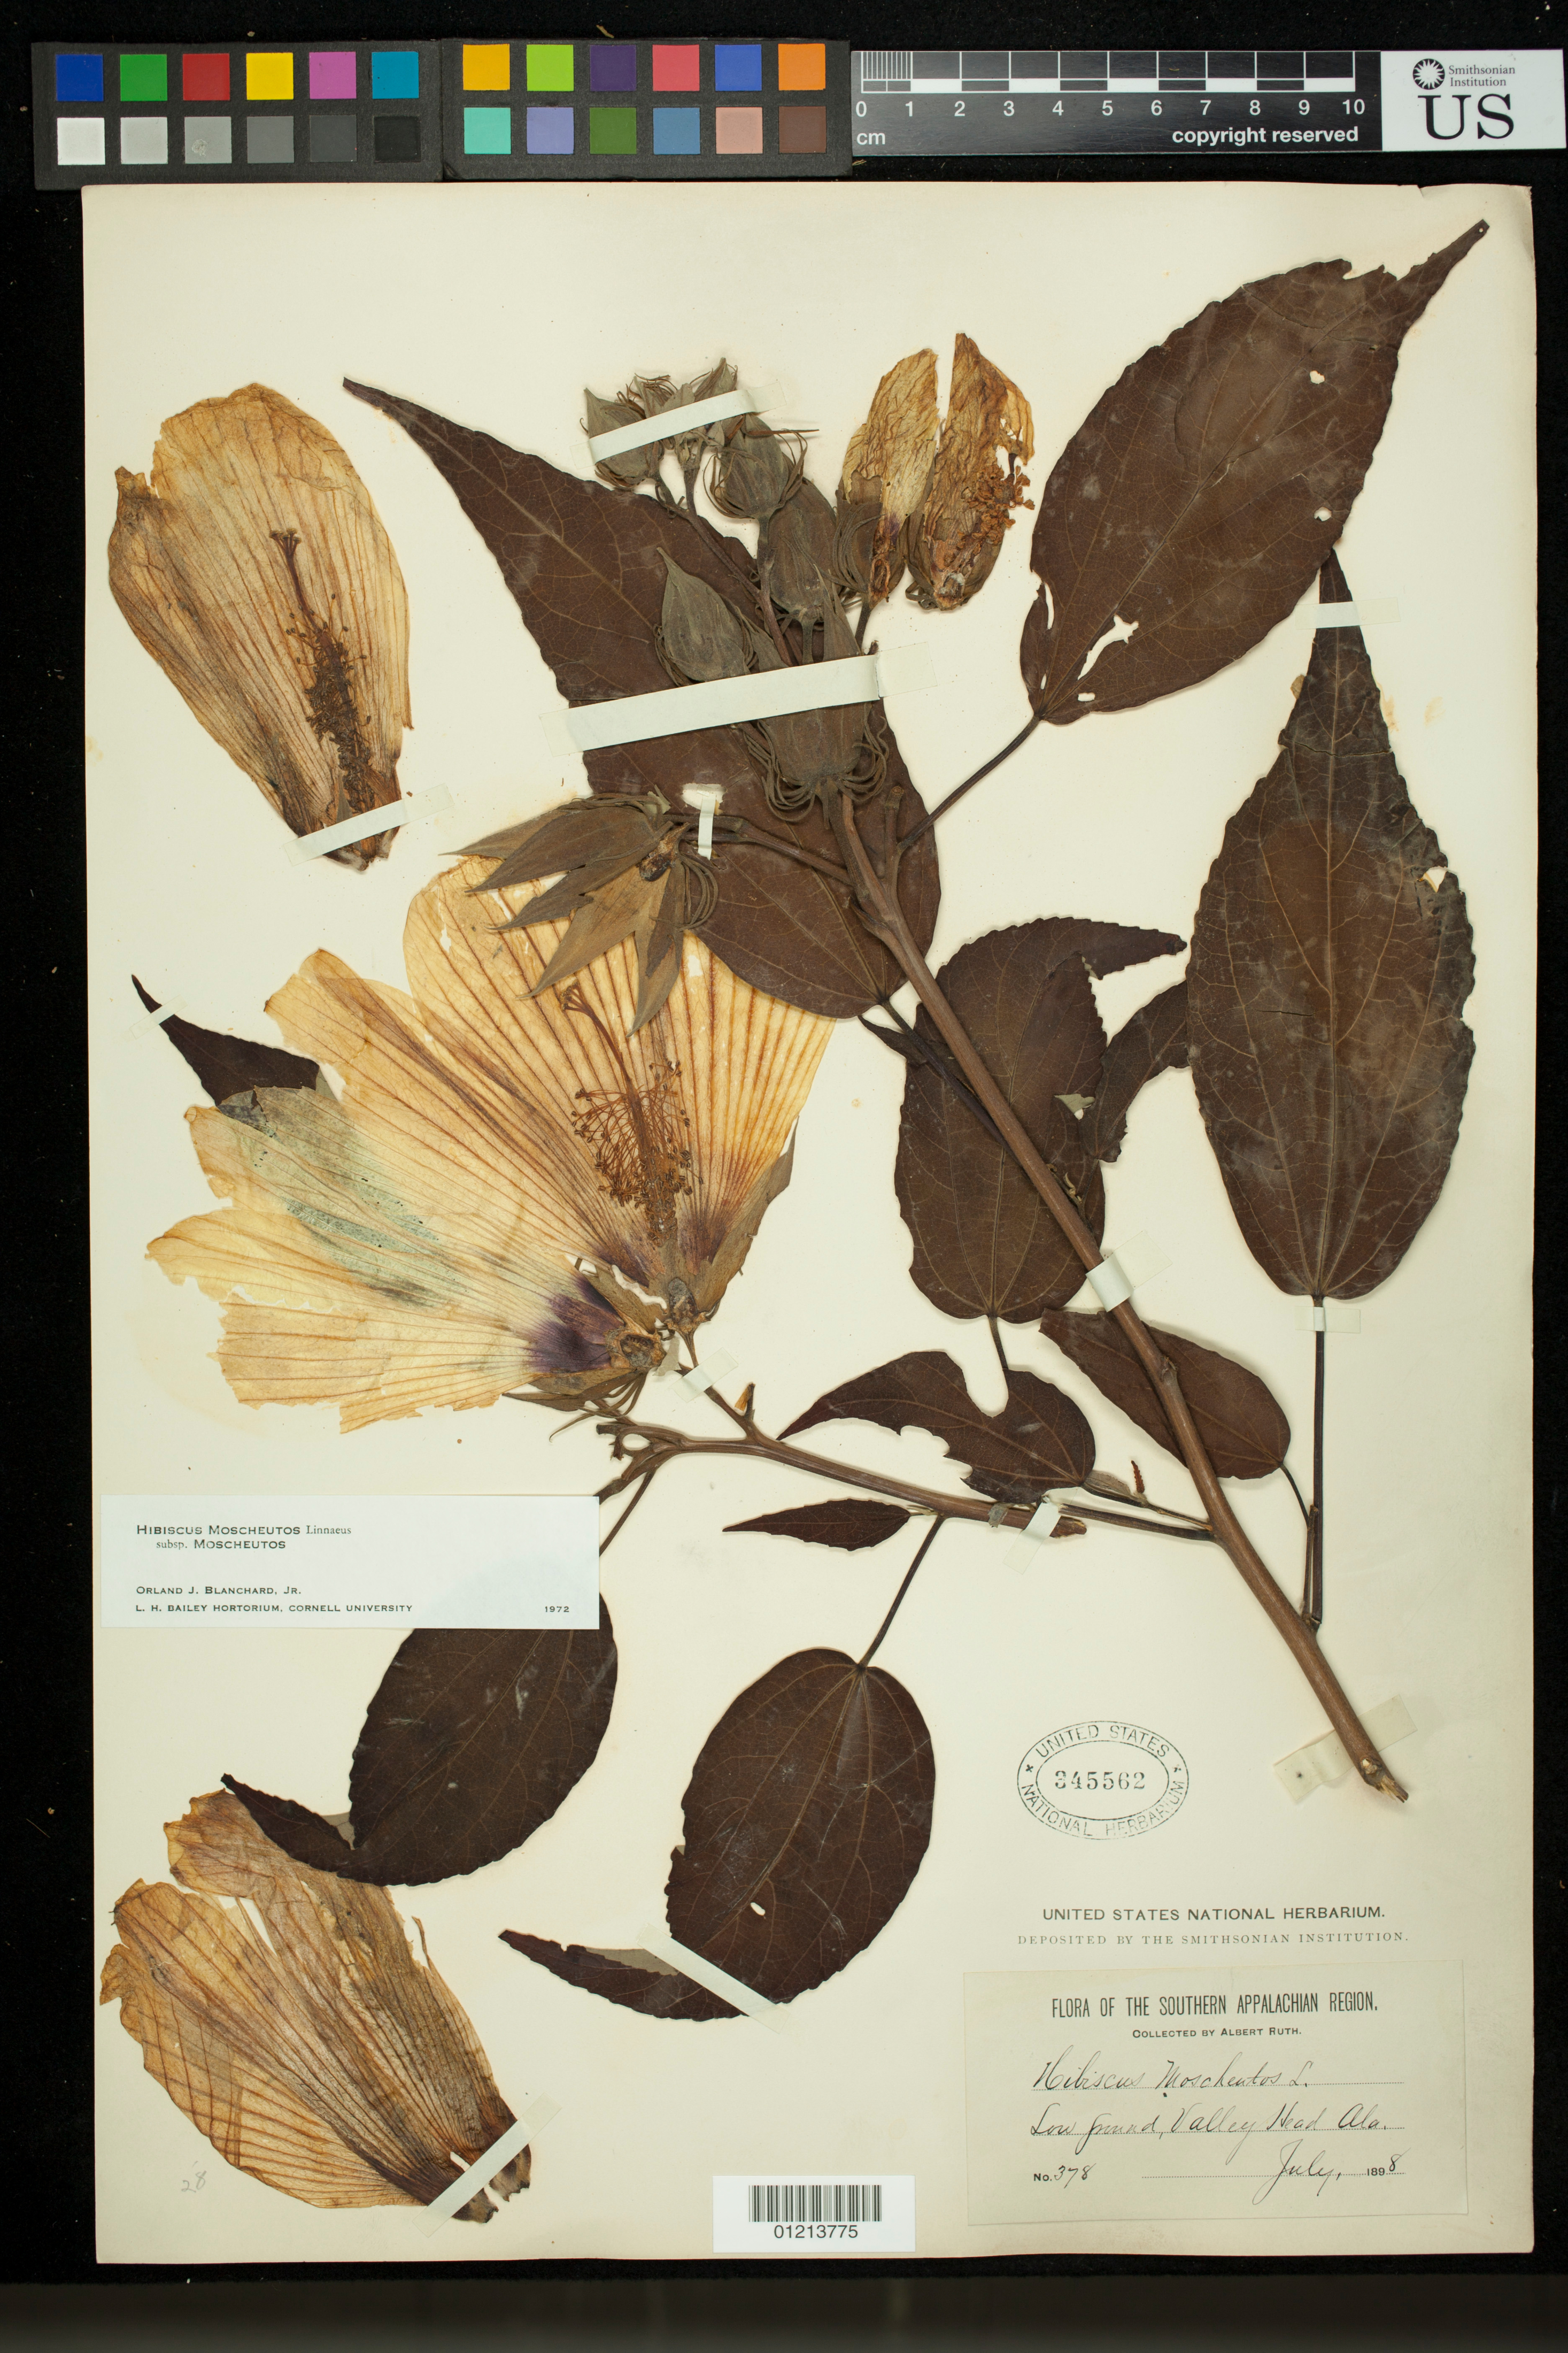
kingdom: Plantae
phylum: Tracheophyta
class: Magnoliopsida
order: Malvales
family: Malvaceae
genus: Hibiscus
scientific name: Hibiscus moscheutos subsp. moscheutos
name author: L.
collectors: A. Ruth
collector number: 378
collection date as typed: Jul 1898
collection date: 1898-07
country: United States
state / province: Alabama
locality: Southern Applalachian Region: Low ground, Valley Head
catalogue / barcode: US 345562